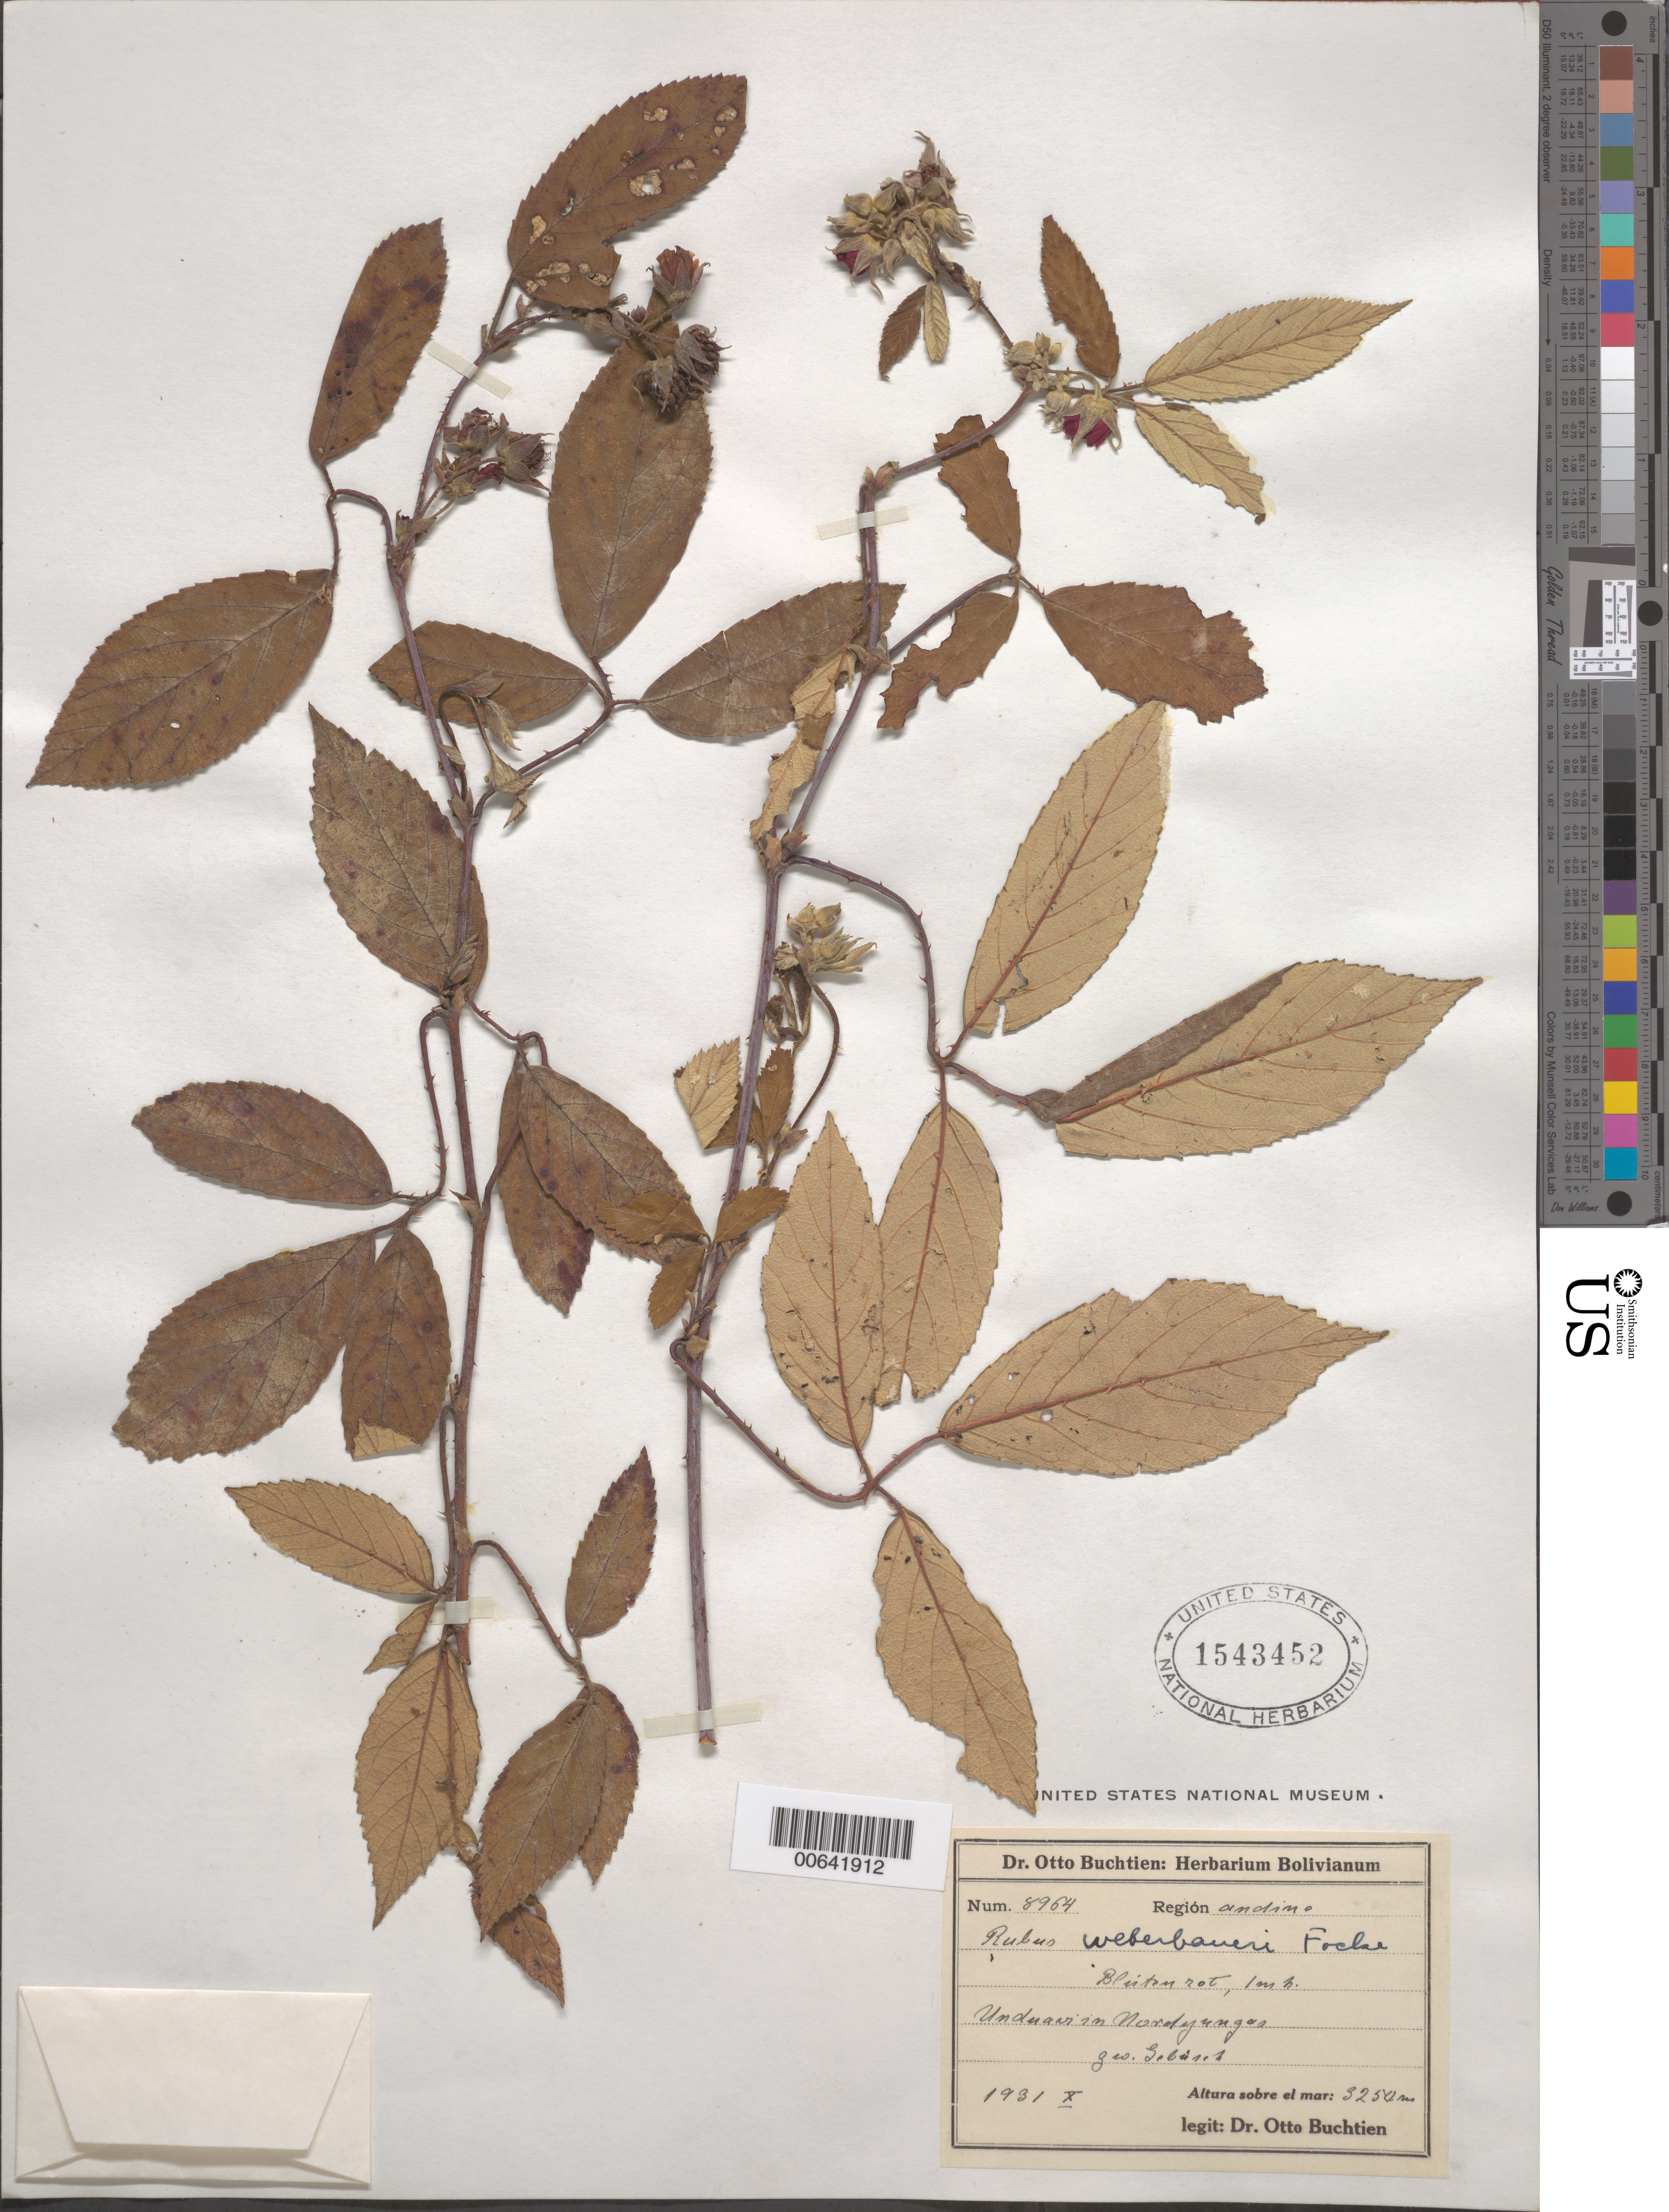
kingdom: Plantae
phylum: Tracheophyta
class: Magnoliopsida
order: Rosales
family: Rosaceae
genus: Rubus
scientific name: Rubus weberbaueri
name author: Focke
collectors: O. Buchtien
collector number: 8964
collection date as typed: Oct 1931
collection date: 1931-10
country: Bolivia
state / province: La Paz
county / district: Nor Yungas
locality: Unduavi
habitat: Región Andina.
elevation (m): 3200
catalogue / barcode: US 1543452